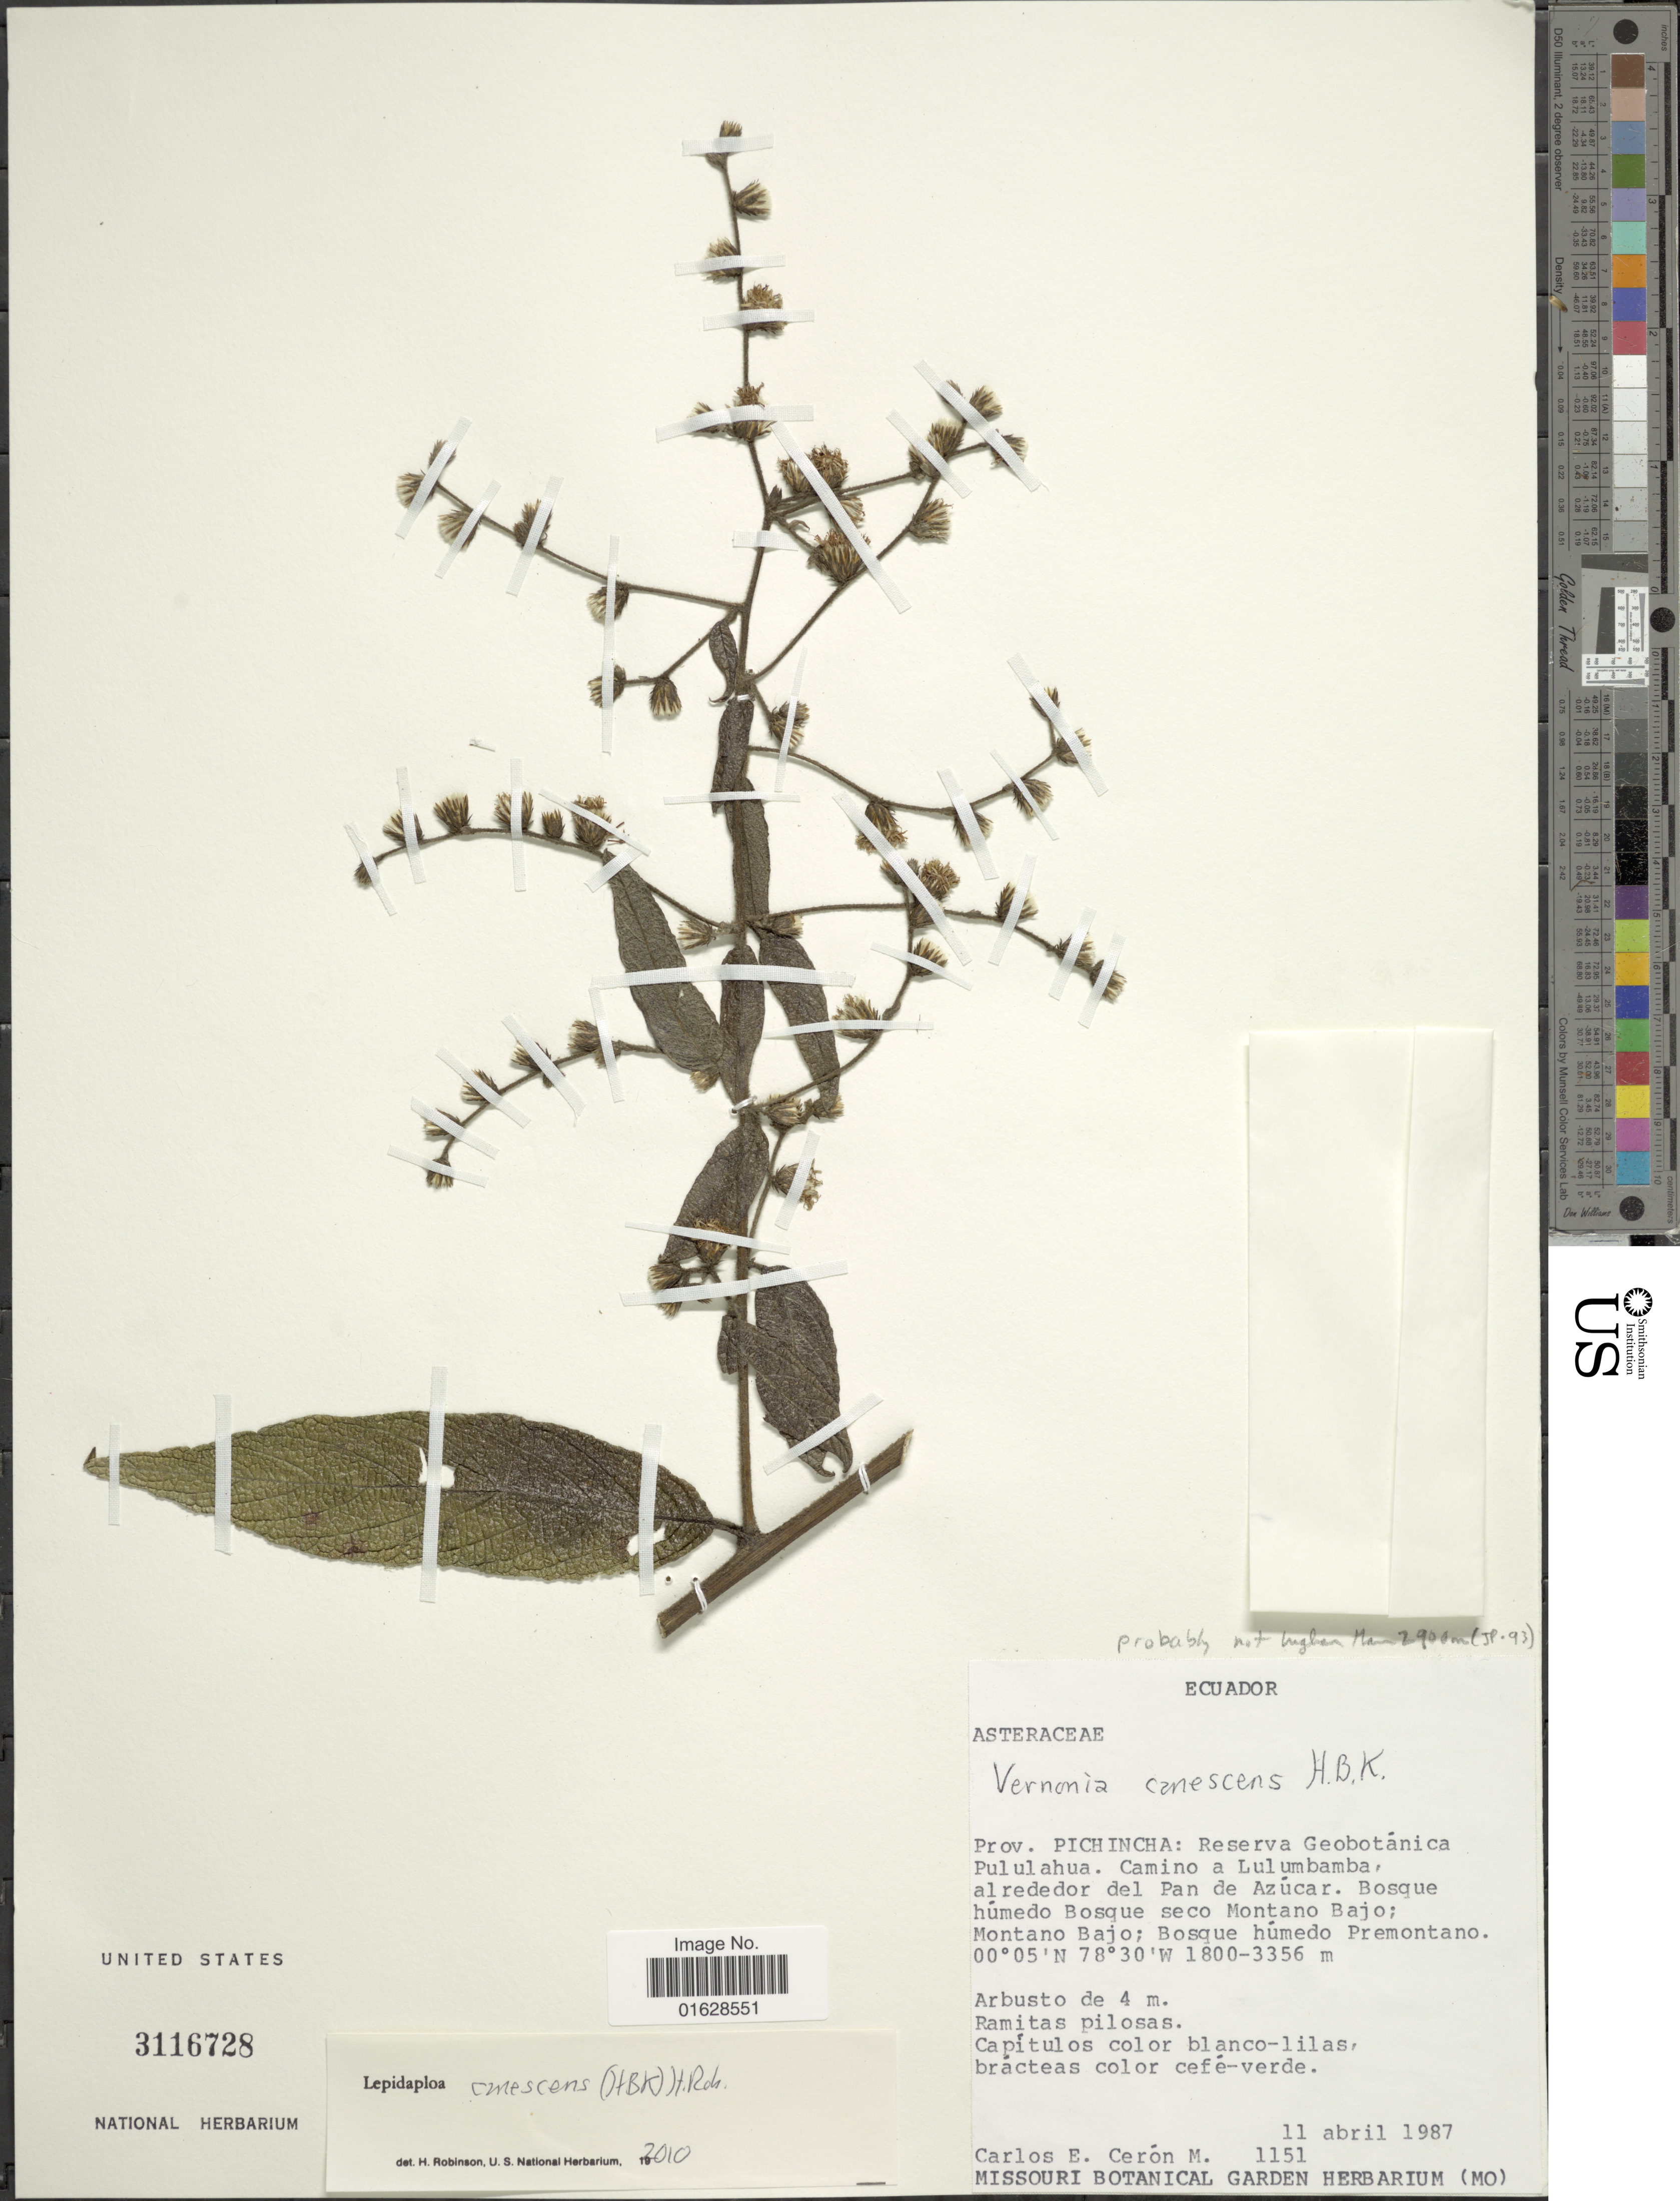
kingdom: Plantae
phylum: Tracheophyta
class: Magnoliopsida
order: Asterales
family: Asteraceae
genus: Lepidaploa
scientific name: Lepidaploa canescens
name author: (Kunth) H. Rob.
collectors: C. E. Cerón M.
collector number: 1151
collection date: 1987-04-11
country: Ecuador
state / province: Pichincha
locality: Ecuador. Prov. Pichincha: Reserva Geobotanica Pululahua. Camino a Lulumbamba, alrededor del Pan de Azucar. Bosque humedo Bosque seco Montano Bajo; Montano Bajo; Bosque humedo Premontano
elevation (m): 1800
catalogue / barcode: US 3116728